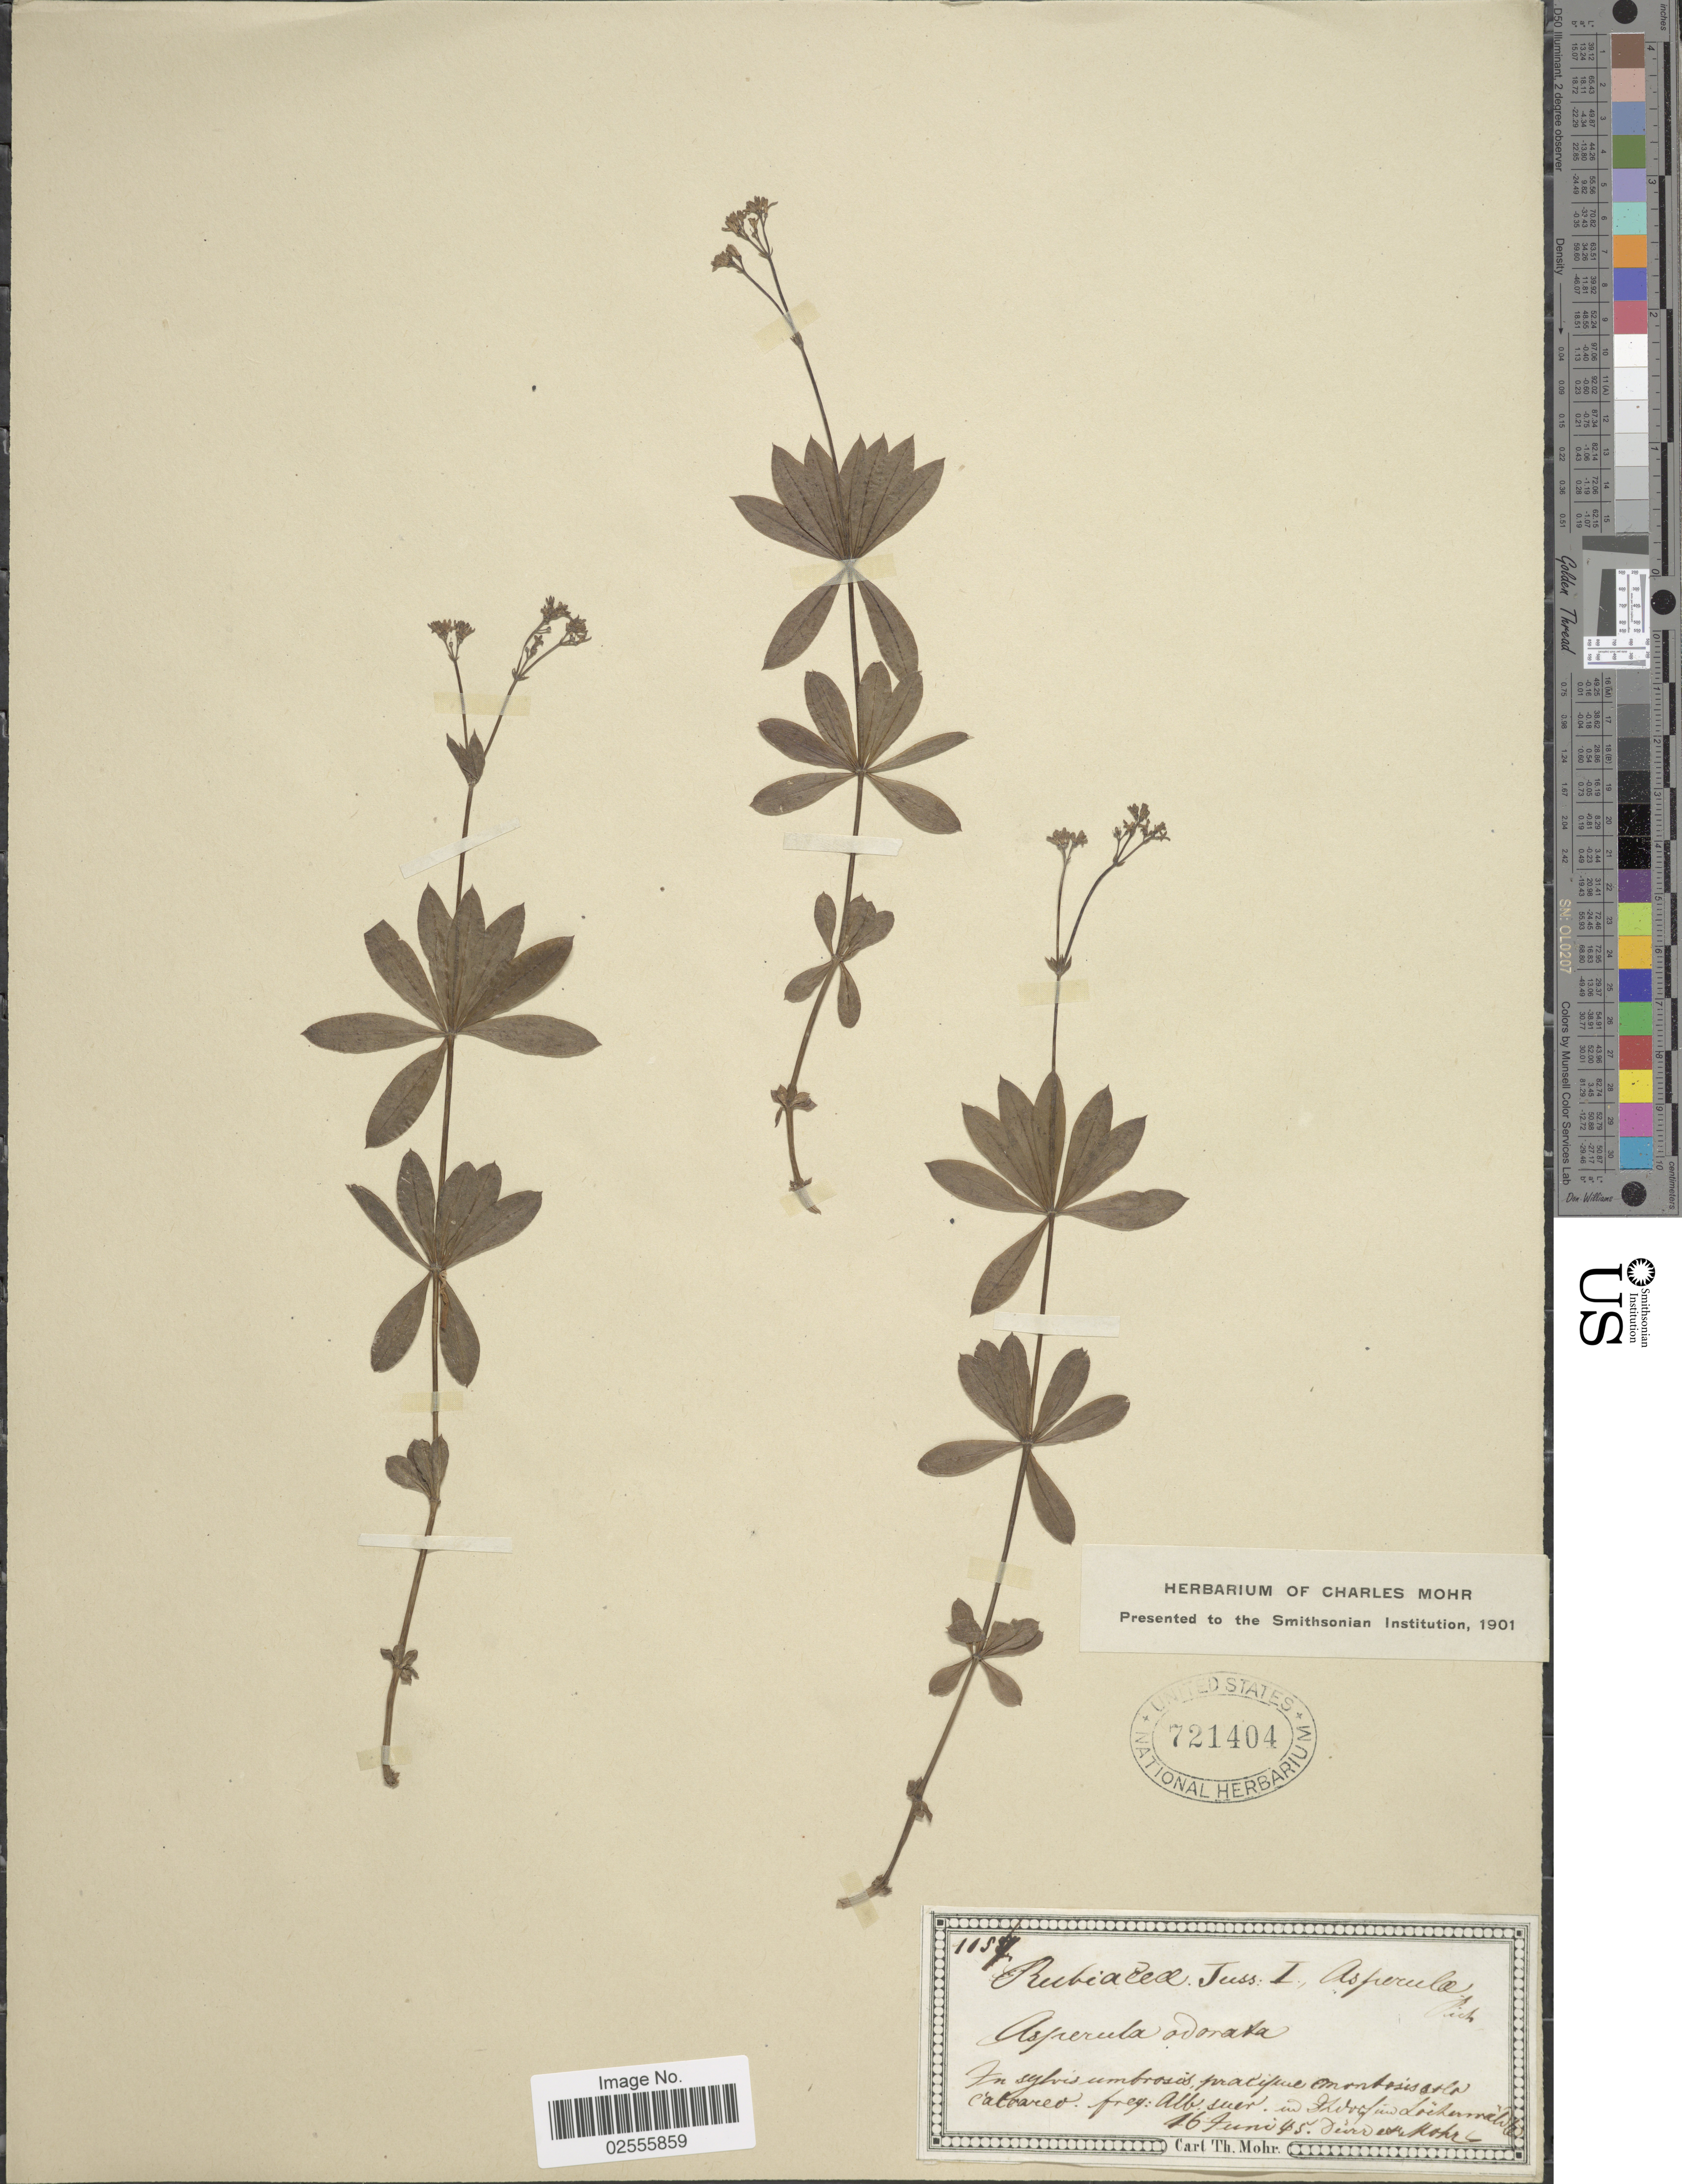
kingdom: Plantae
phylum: Tracheophyta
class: Magnoliopsida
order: Gentianales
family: Rubiaceae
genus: Asperula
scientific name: Asperula odorata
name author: L.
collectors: Mohr, C. T. (herbarium)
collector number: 1157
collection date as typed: Transcribed d/m/y: 16/6/45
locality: In sylvis umbrosis, pracipue montosis alta calcaredo freq: Alb. sucr. in Lochernal [interpreted]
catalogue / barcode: US 721404